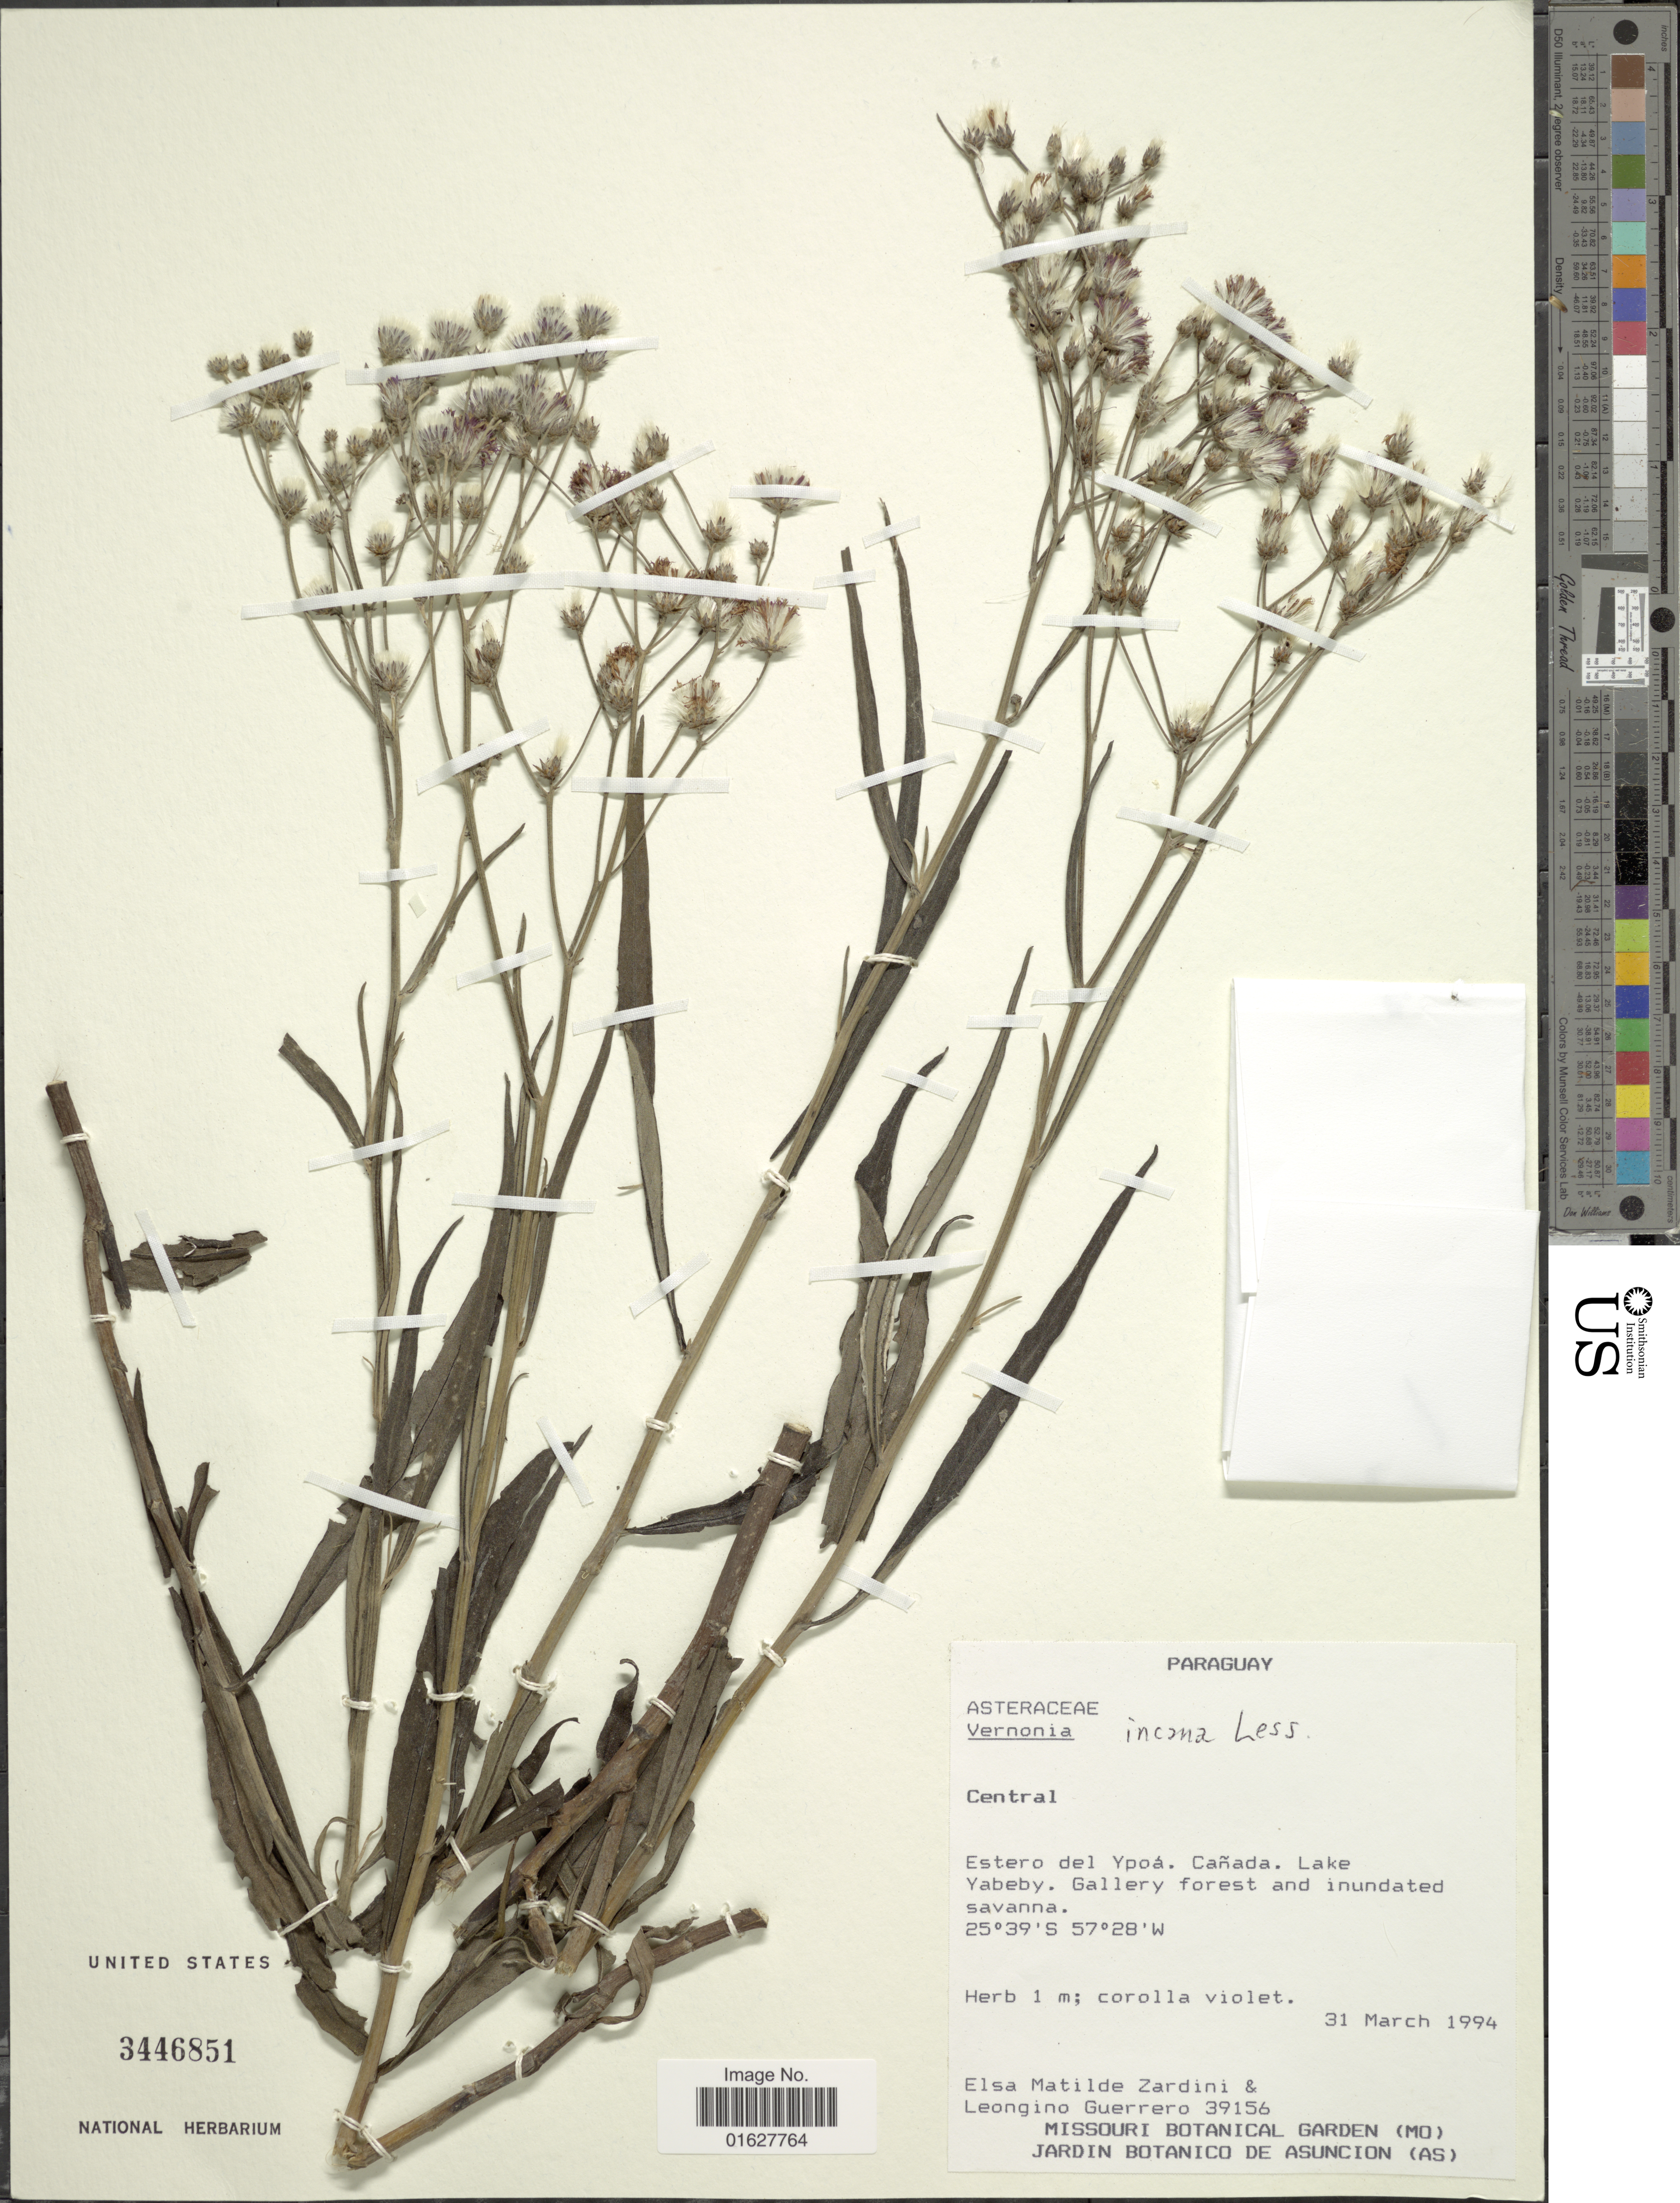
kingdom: Plantae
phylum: Tracheophyta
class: Magnoliopsida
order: Asterales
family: Asteraceae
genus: Vernonia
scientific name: Vernonia incana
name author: Less.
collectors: E. M. Zardini & L. Guerrero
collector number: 39156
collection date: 1994-03-31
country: Paraguay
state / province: Central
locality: Paraguay. Central. Estero del Ypoa. Cañada. lake Yabeby. Gallery forest and inundated savanna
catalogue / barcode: US 3446851